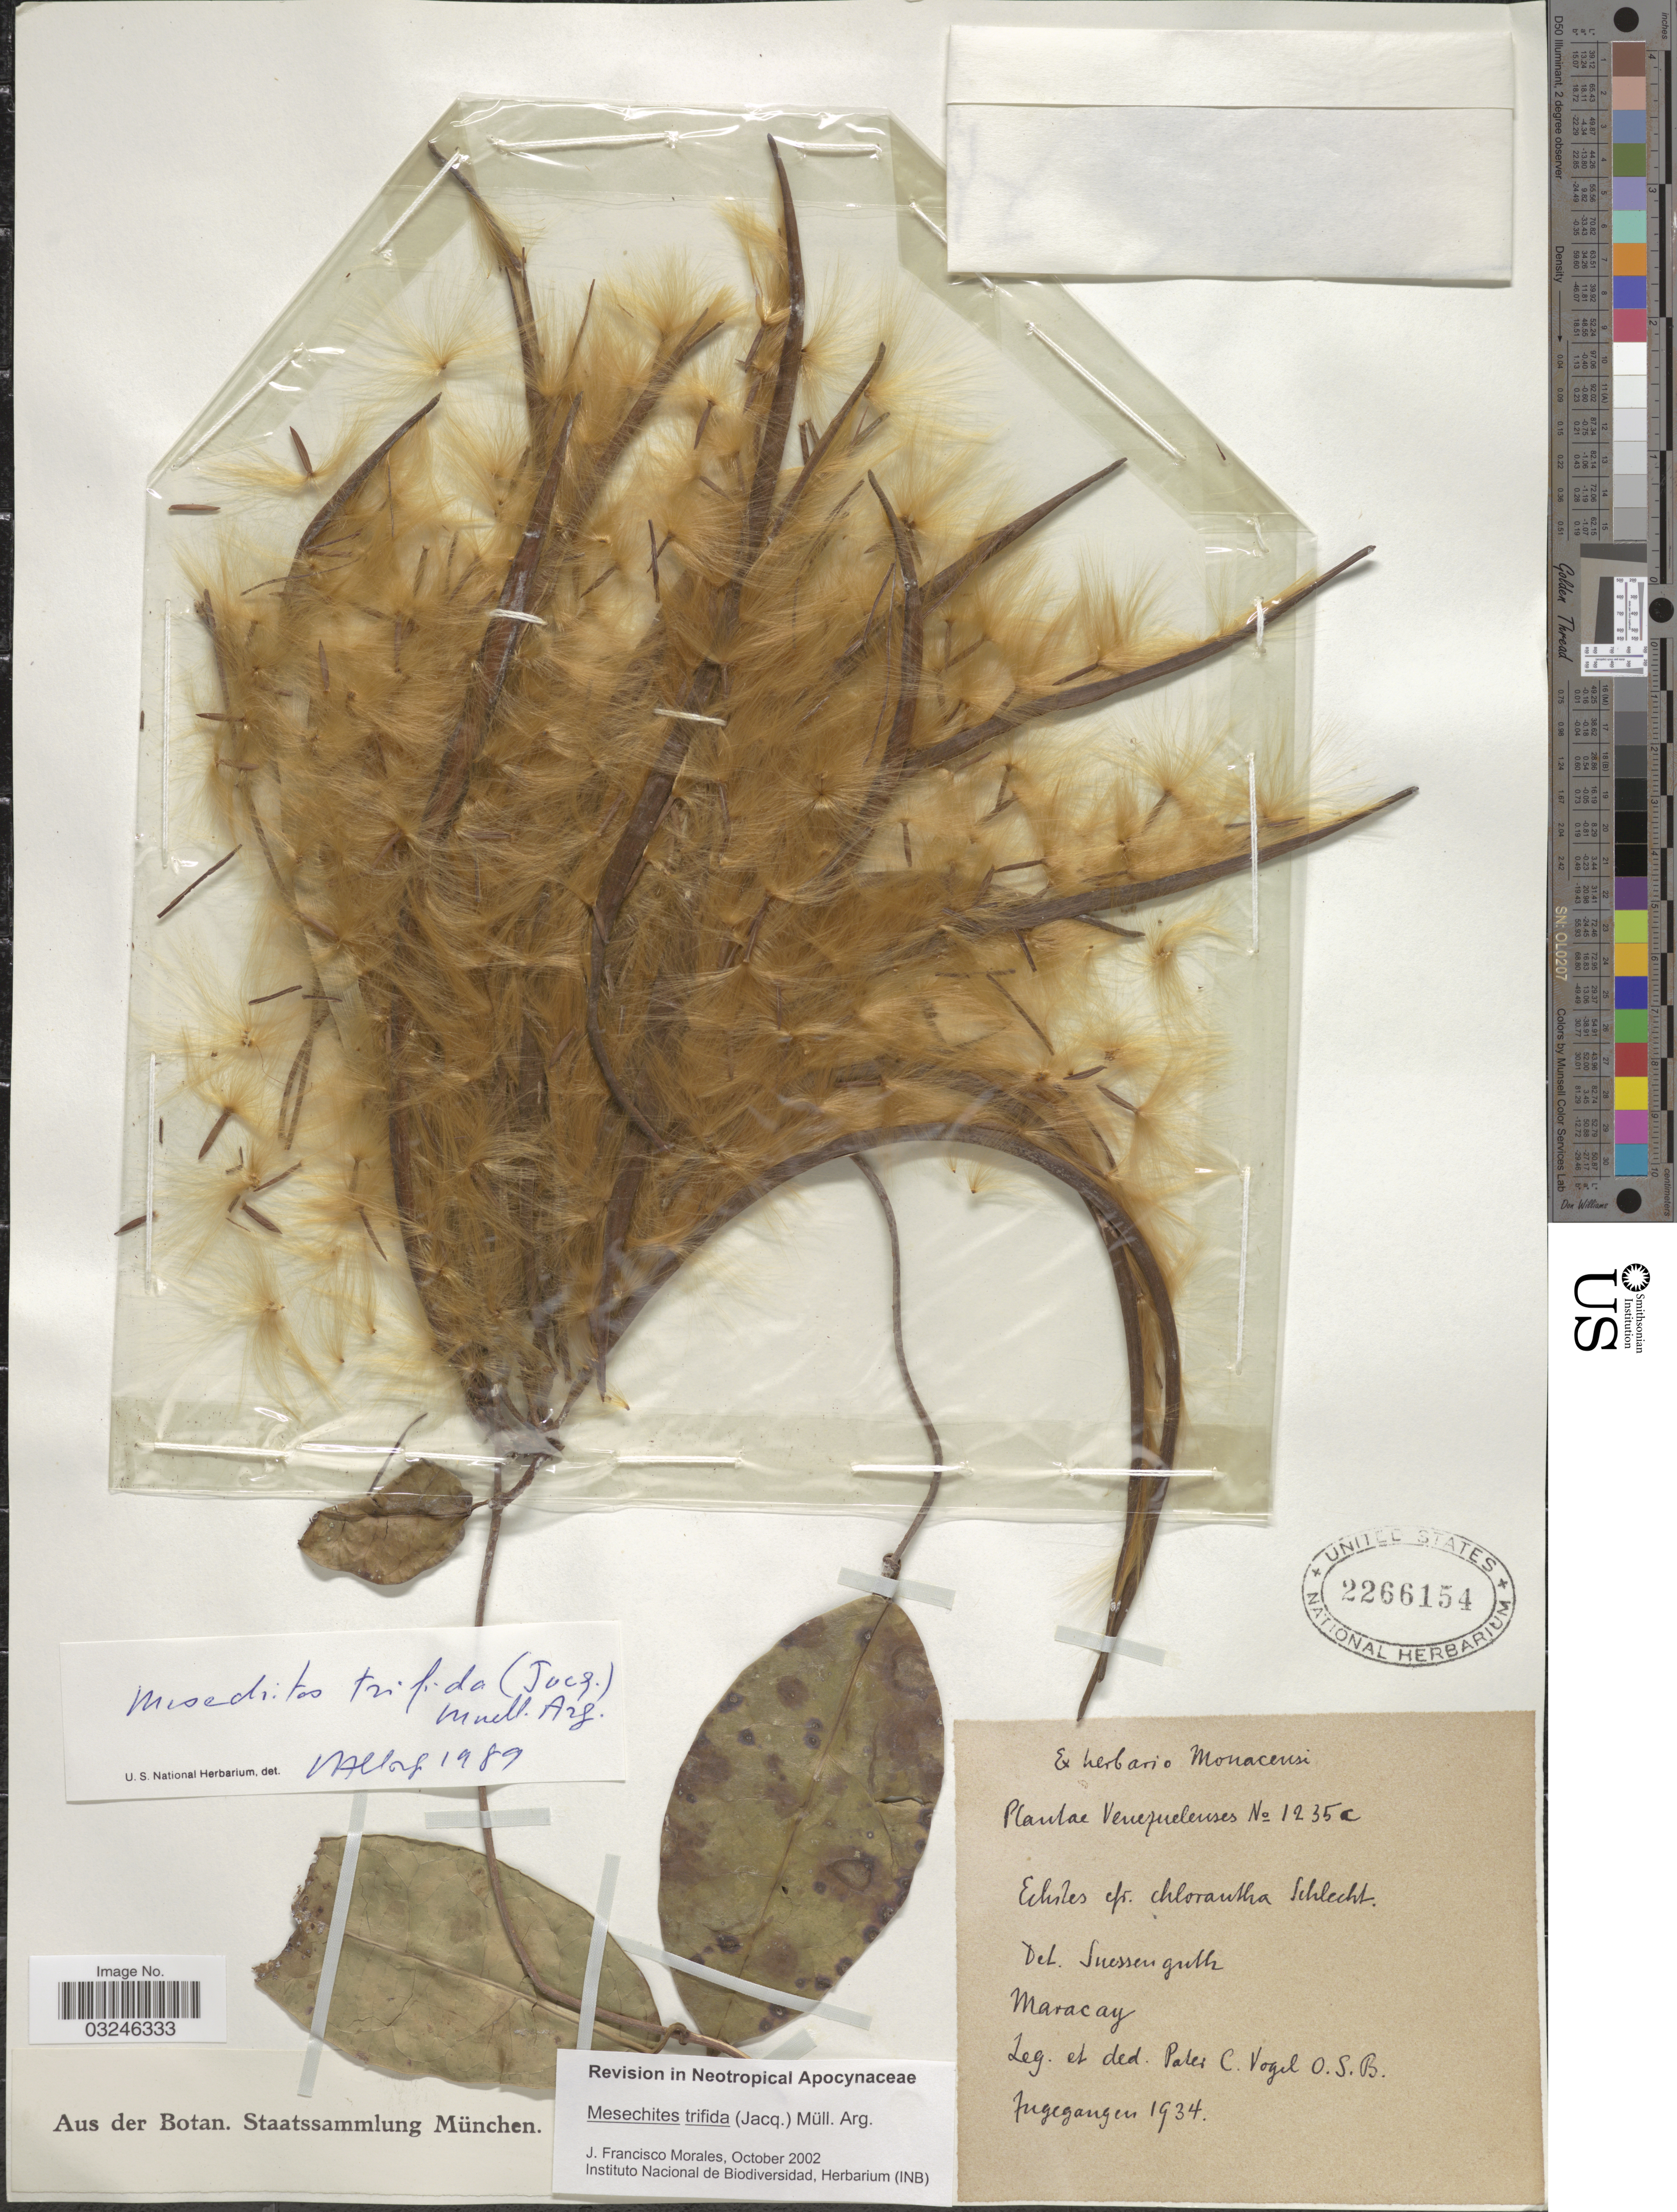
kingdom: Plantae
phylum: Tracheophyta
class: Magnoliopsida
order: Gentianales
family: Apocynaceae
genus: Mesechites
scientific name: Mesechites trifidus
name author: (Jacq.) Müll. Arg.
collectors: P. C. Vogel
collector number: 1235a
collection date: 1934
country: Venezuela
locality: Maracay.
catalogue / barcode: US 2266154